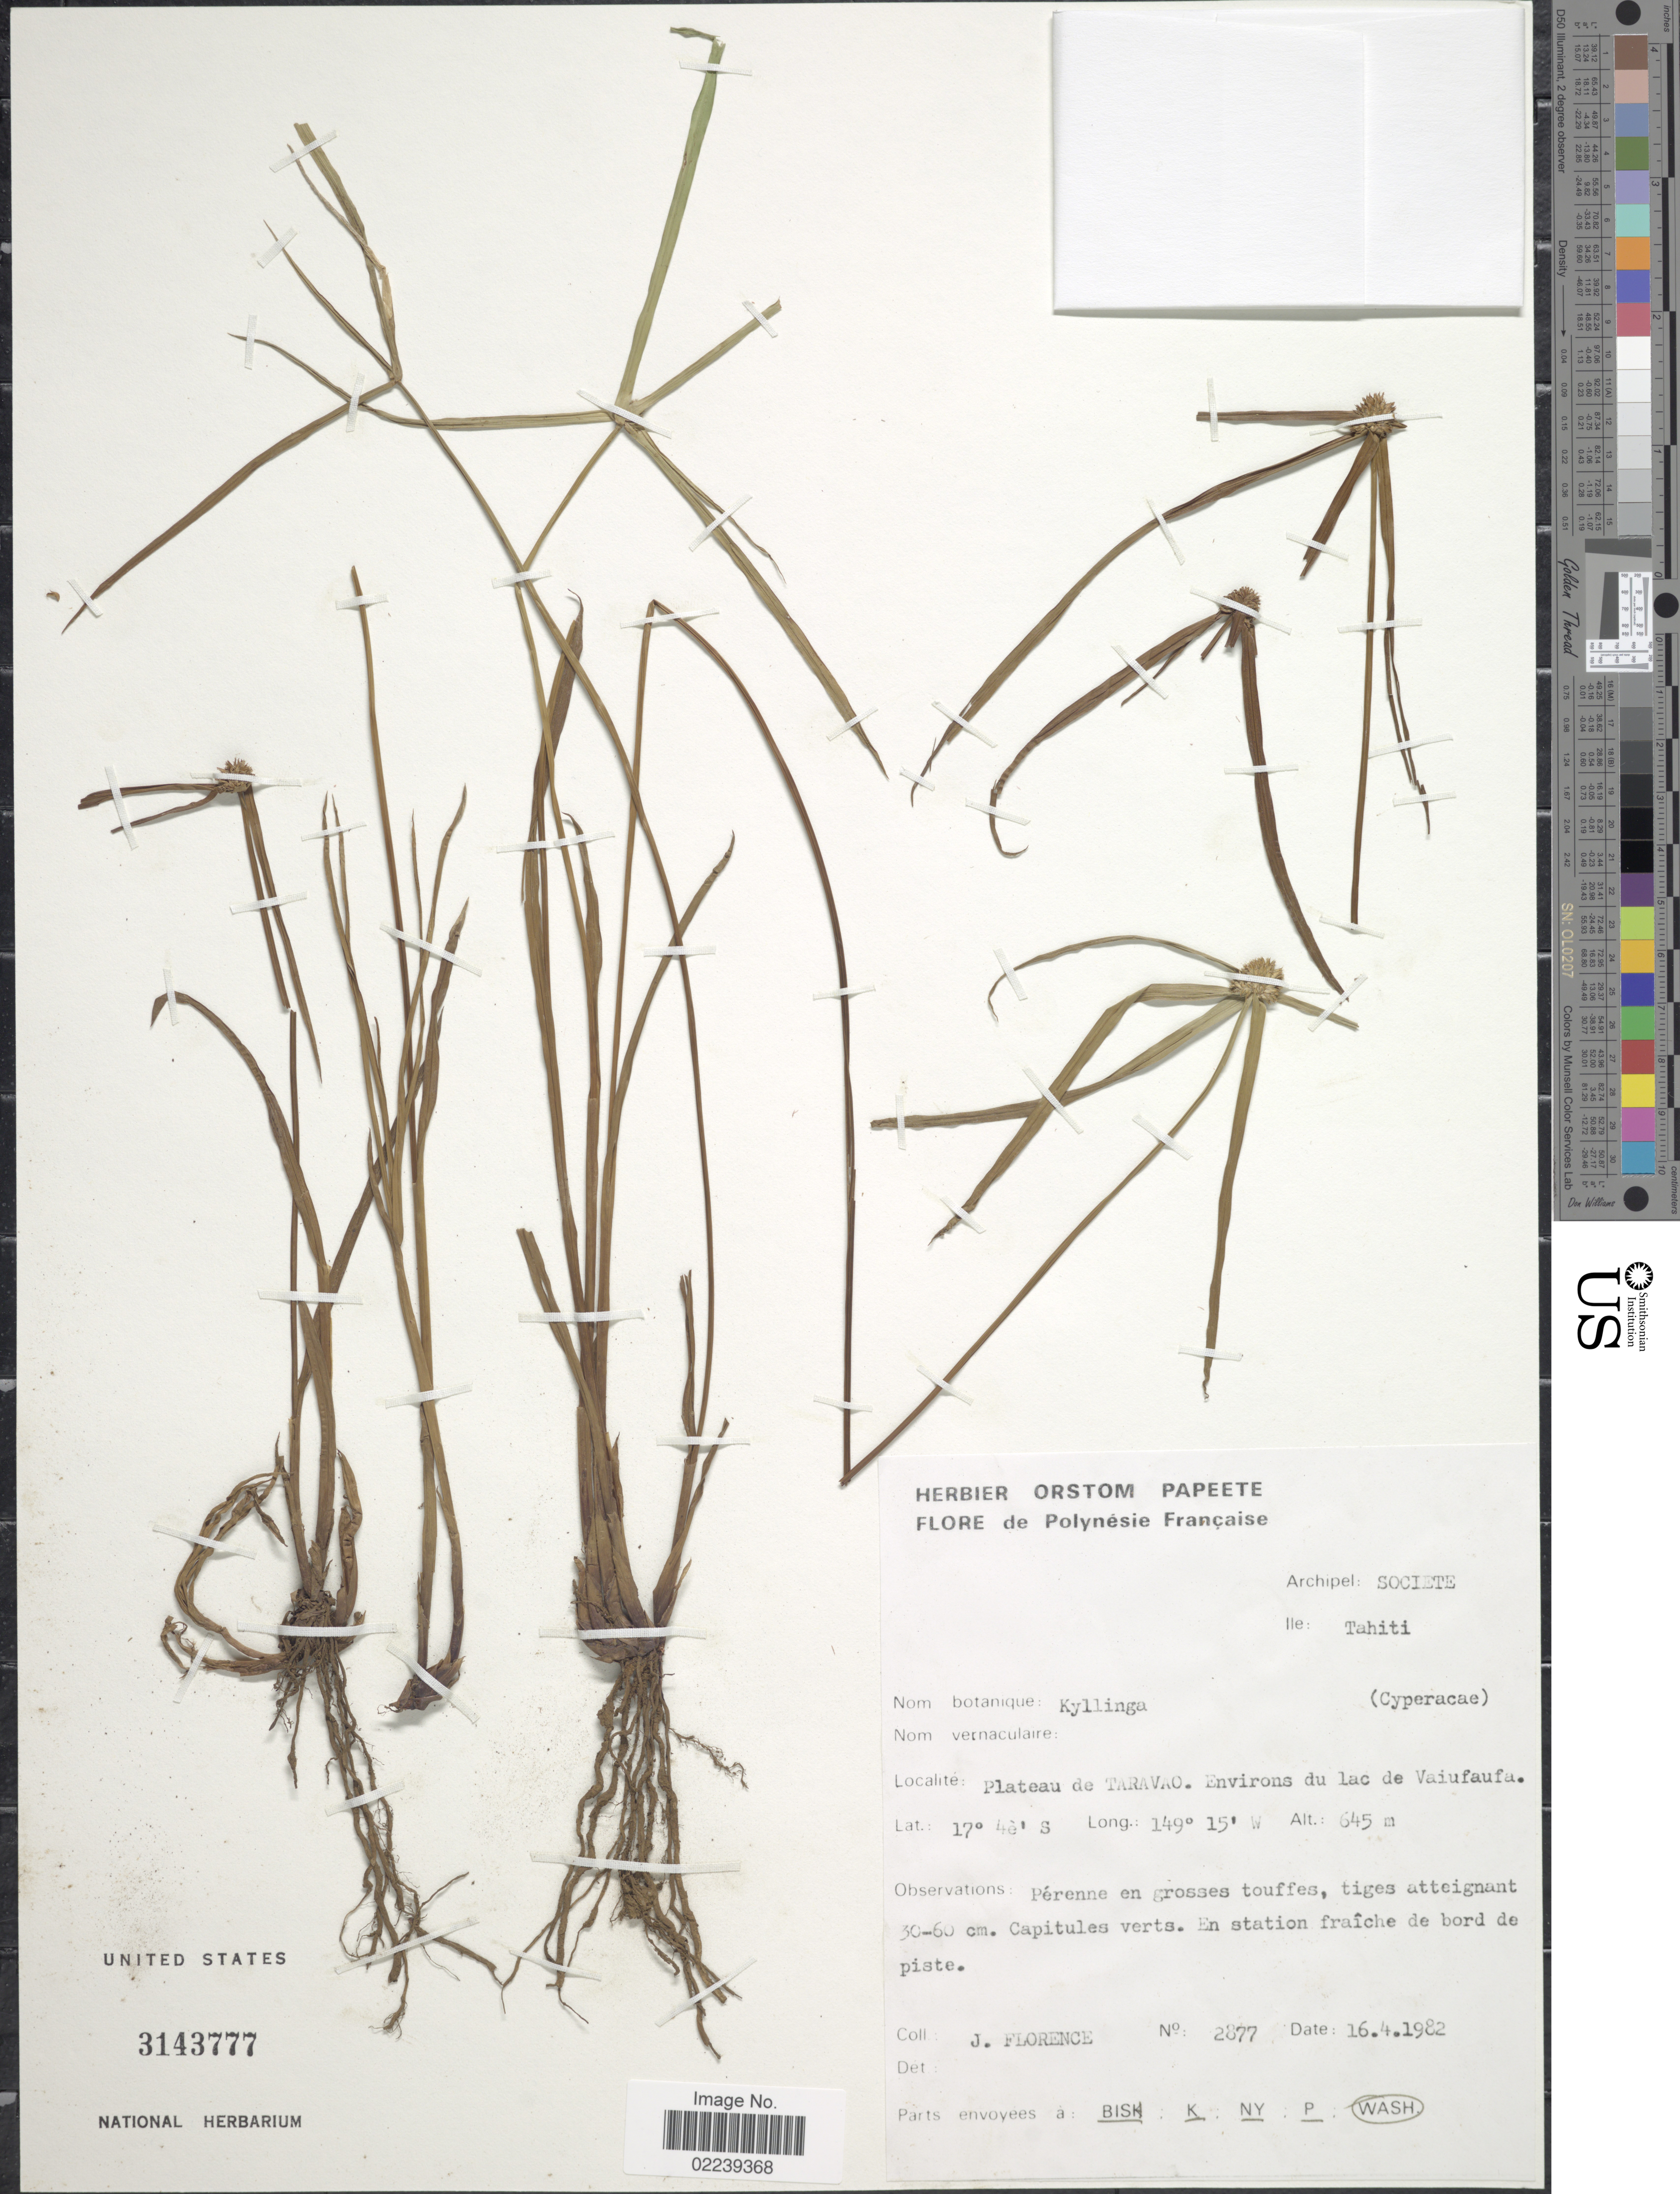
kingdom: Plantae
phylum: Tracheophyta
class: Liliopsida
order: Poales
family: Cyperaceae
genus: Cyperus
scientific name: Cyperus aromaticus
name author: (Ridl.) Mattf. & Kük.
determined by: Strong, M. T., (US), Smithsonian Institution - National Museum of Natural History (UNITED STATES)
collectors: J. Florence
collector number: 2877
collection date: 1982-04-16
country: French Polynesia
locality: Archipel: Societe, Ile Tahiti, Plateau de Taravao. Envrions du lac de Vaiufaufa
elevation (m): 645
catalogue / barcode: US 3143777